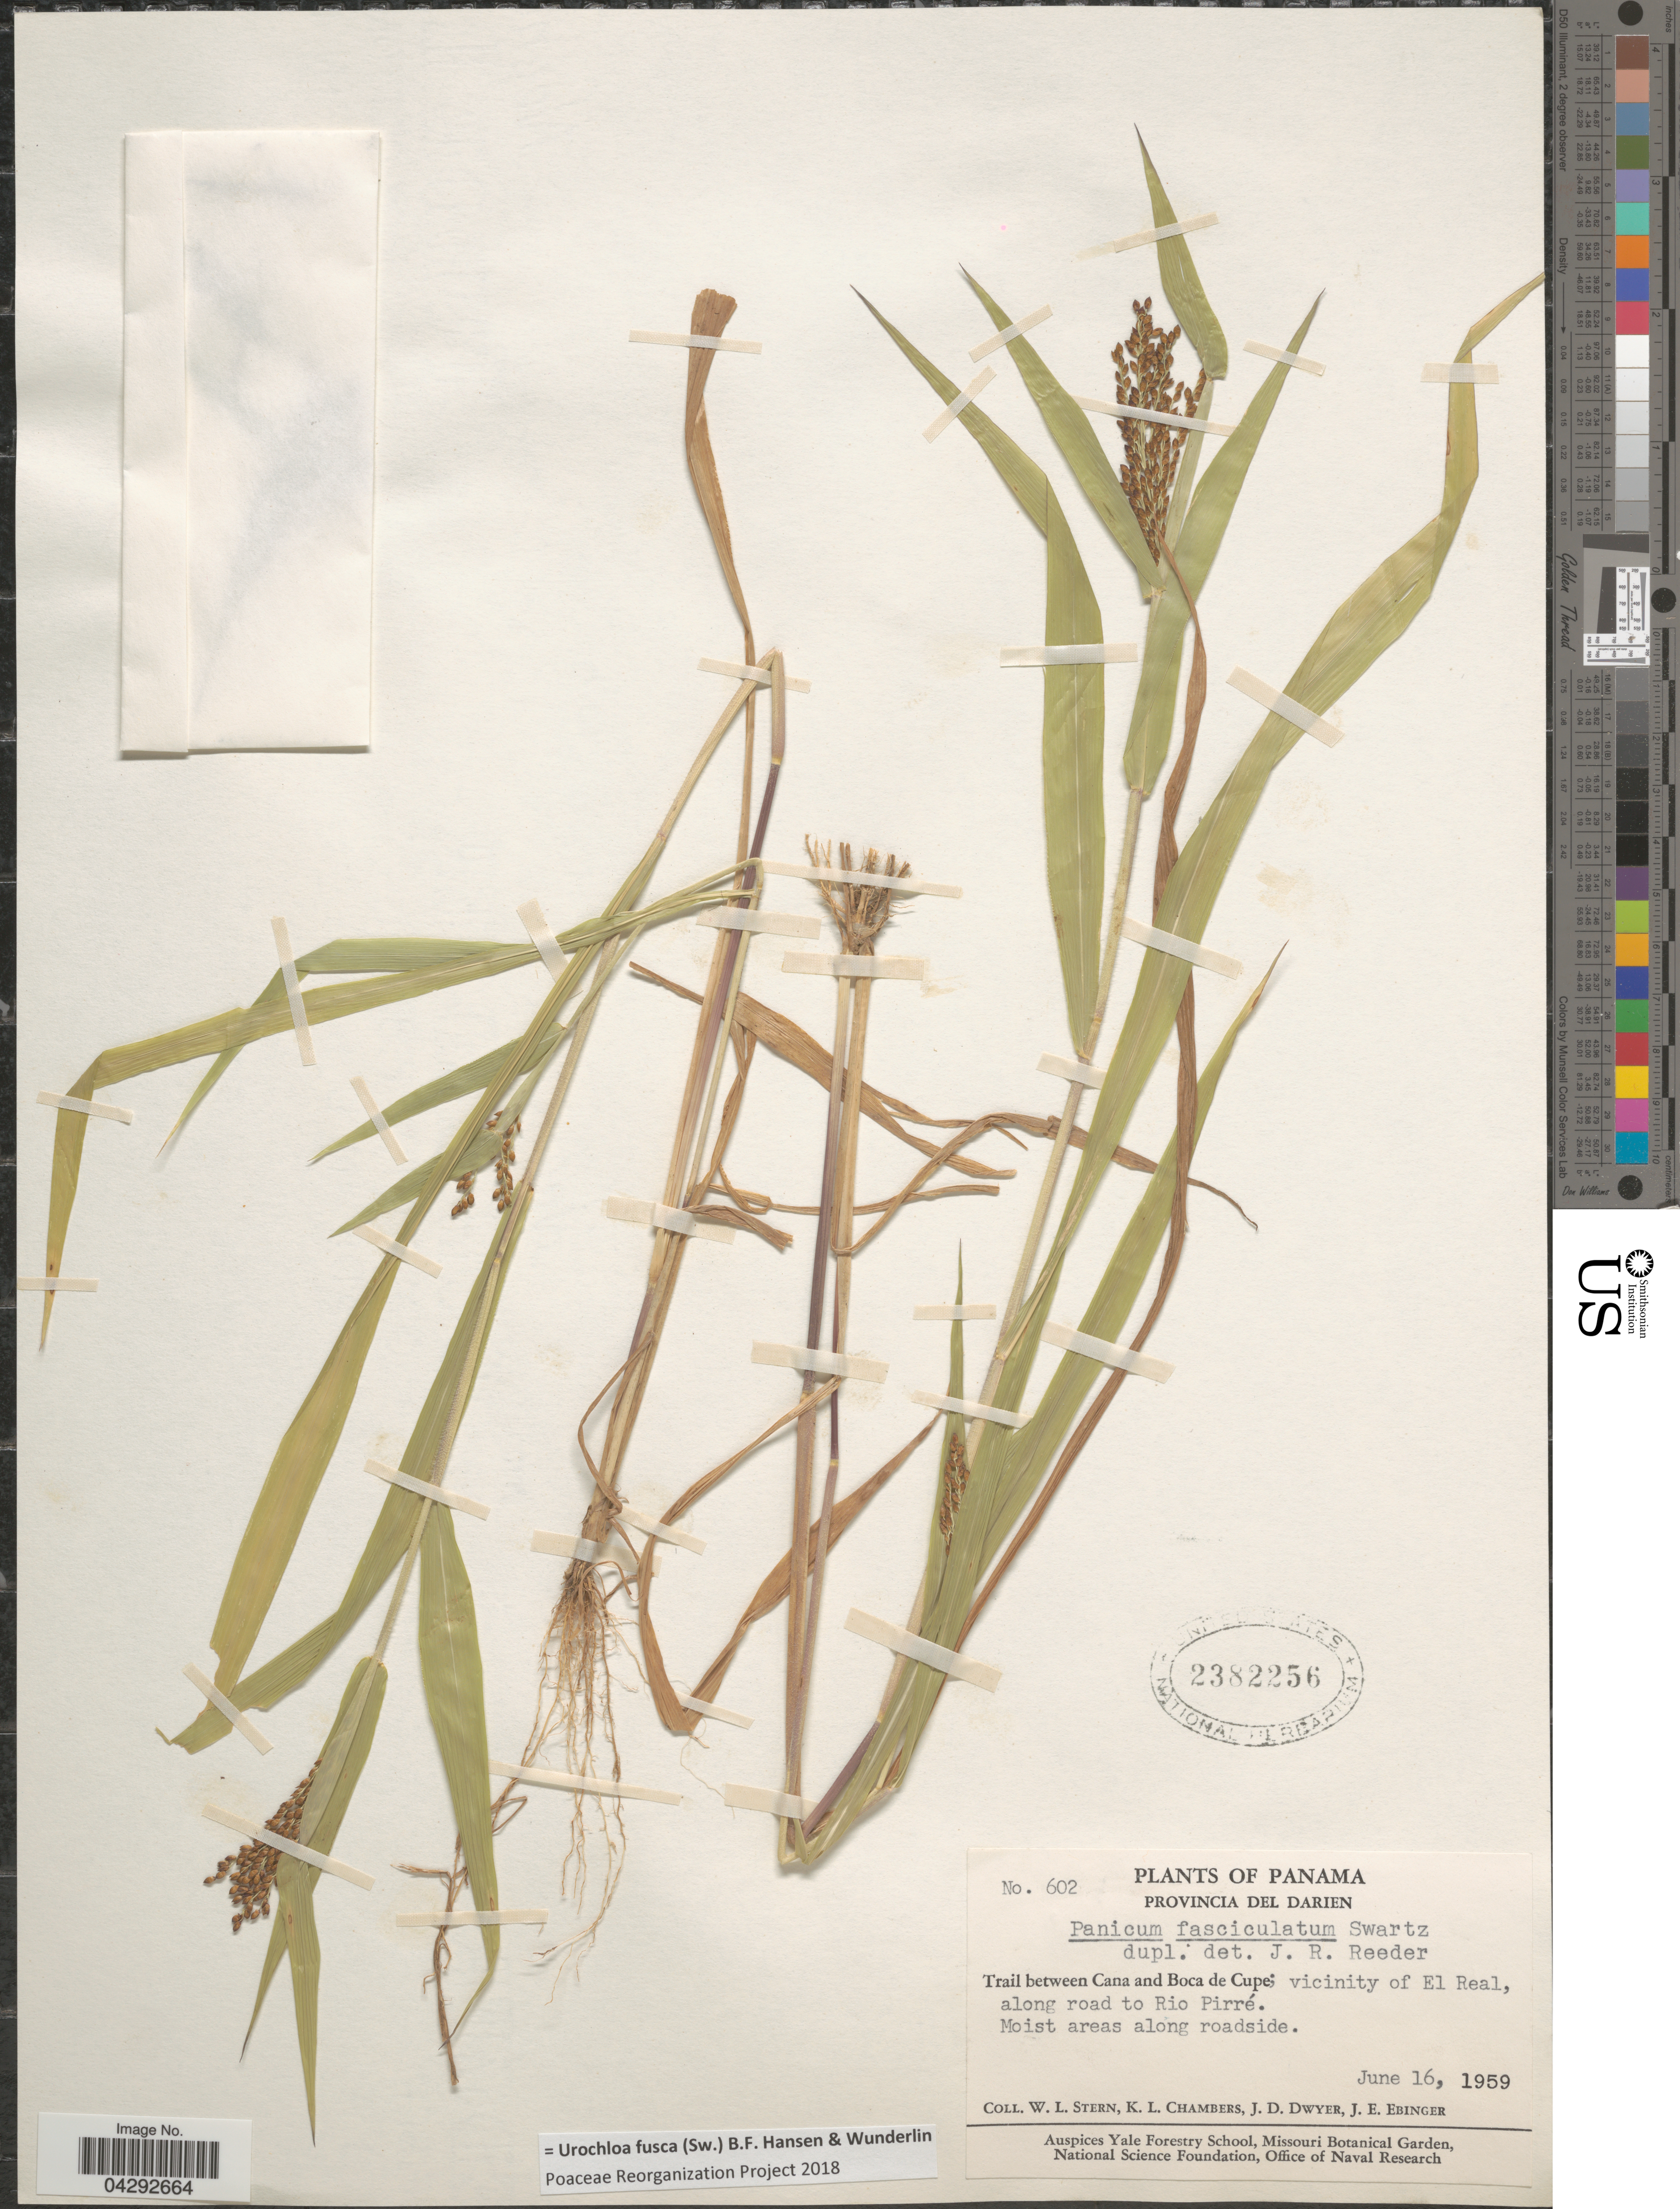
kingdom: Plantae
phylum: Tracheophyta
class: Liliopsida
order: Poales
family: Poaceae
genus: Urochloa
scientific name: Urochloa fusca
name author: (Sw.) B.F. Hansen & Wunderlin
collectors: W. L. Stern, K. Chambers, J. D. Dwyer & J. Ebinger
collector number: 602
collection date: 1959-06-16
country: Panama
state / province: Darien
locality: Provincia del Darien. Trail between Cana and Boca de Cupe; vicinity of El Real, along road to Rio Pirré. Moist areas along roadside.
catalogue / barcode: US 2382256